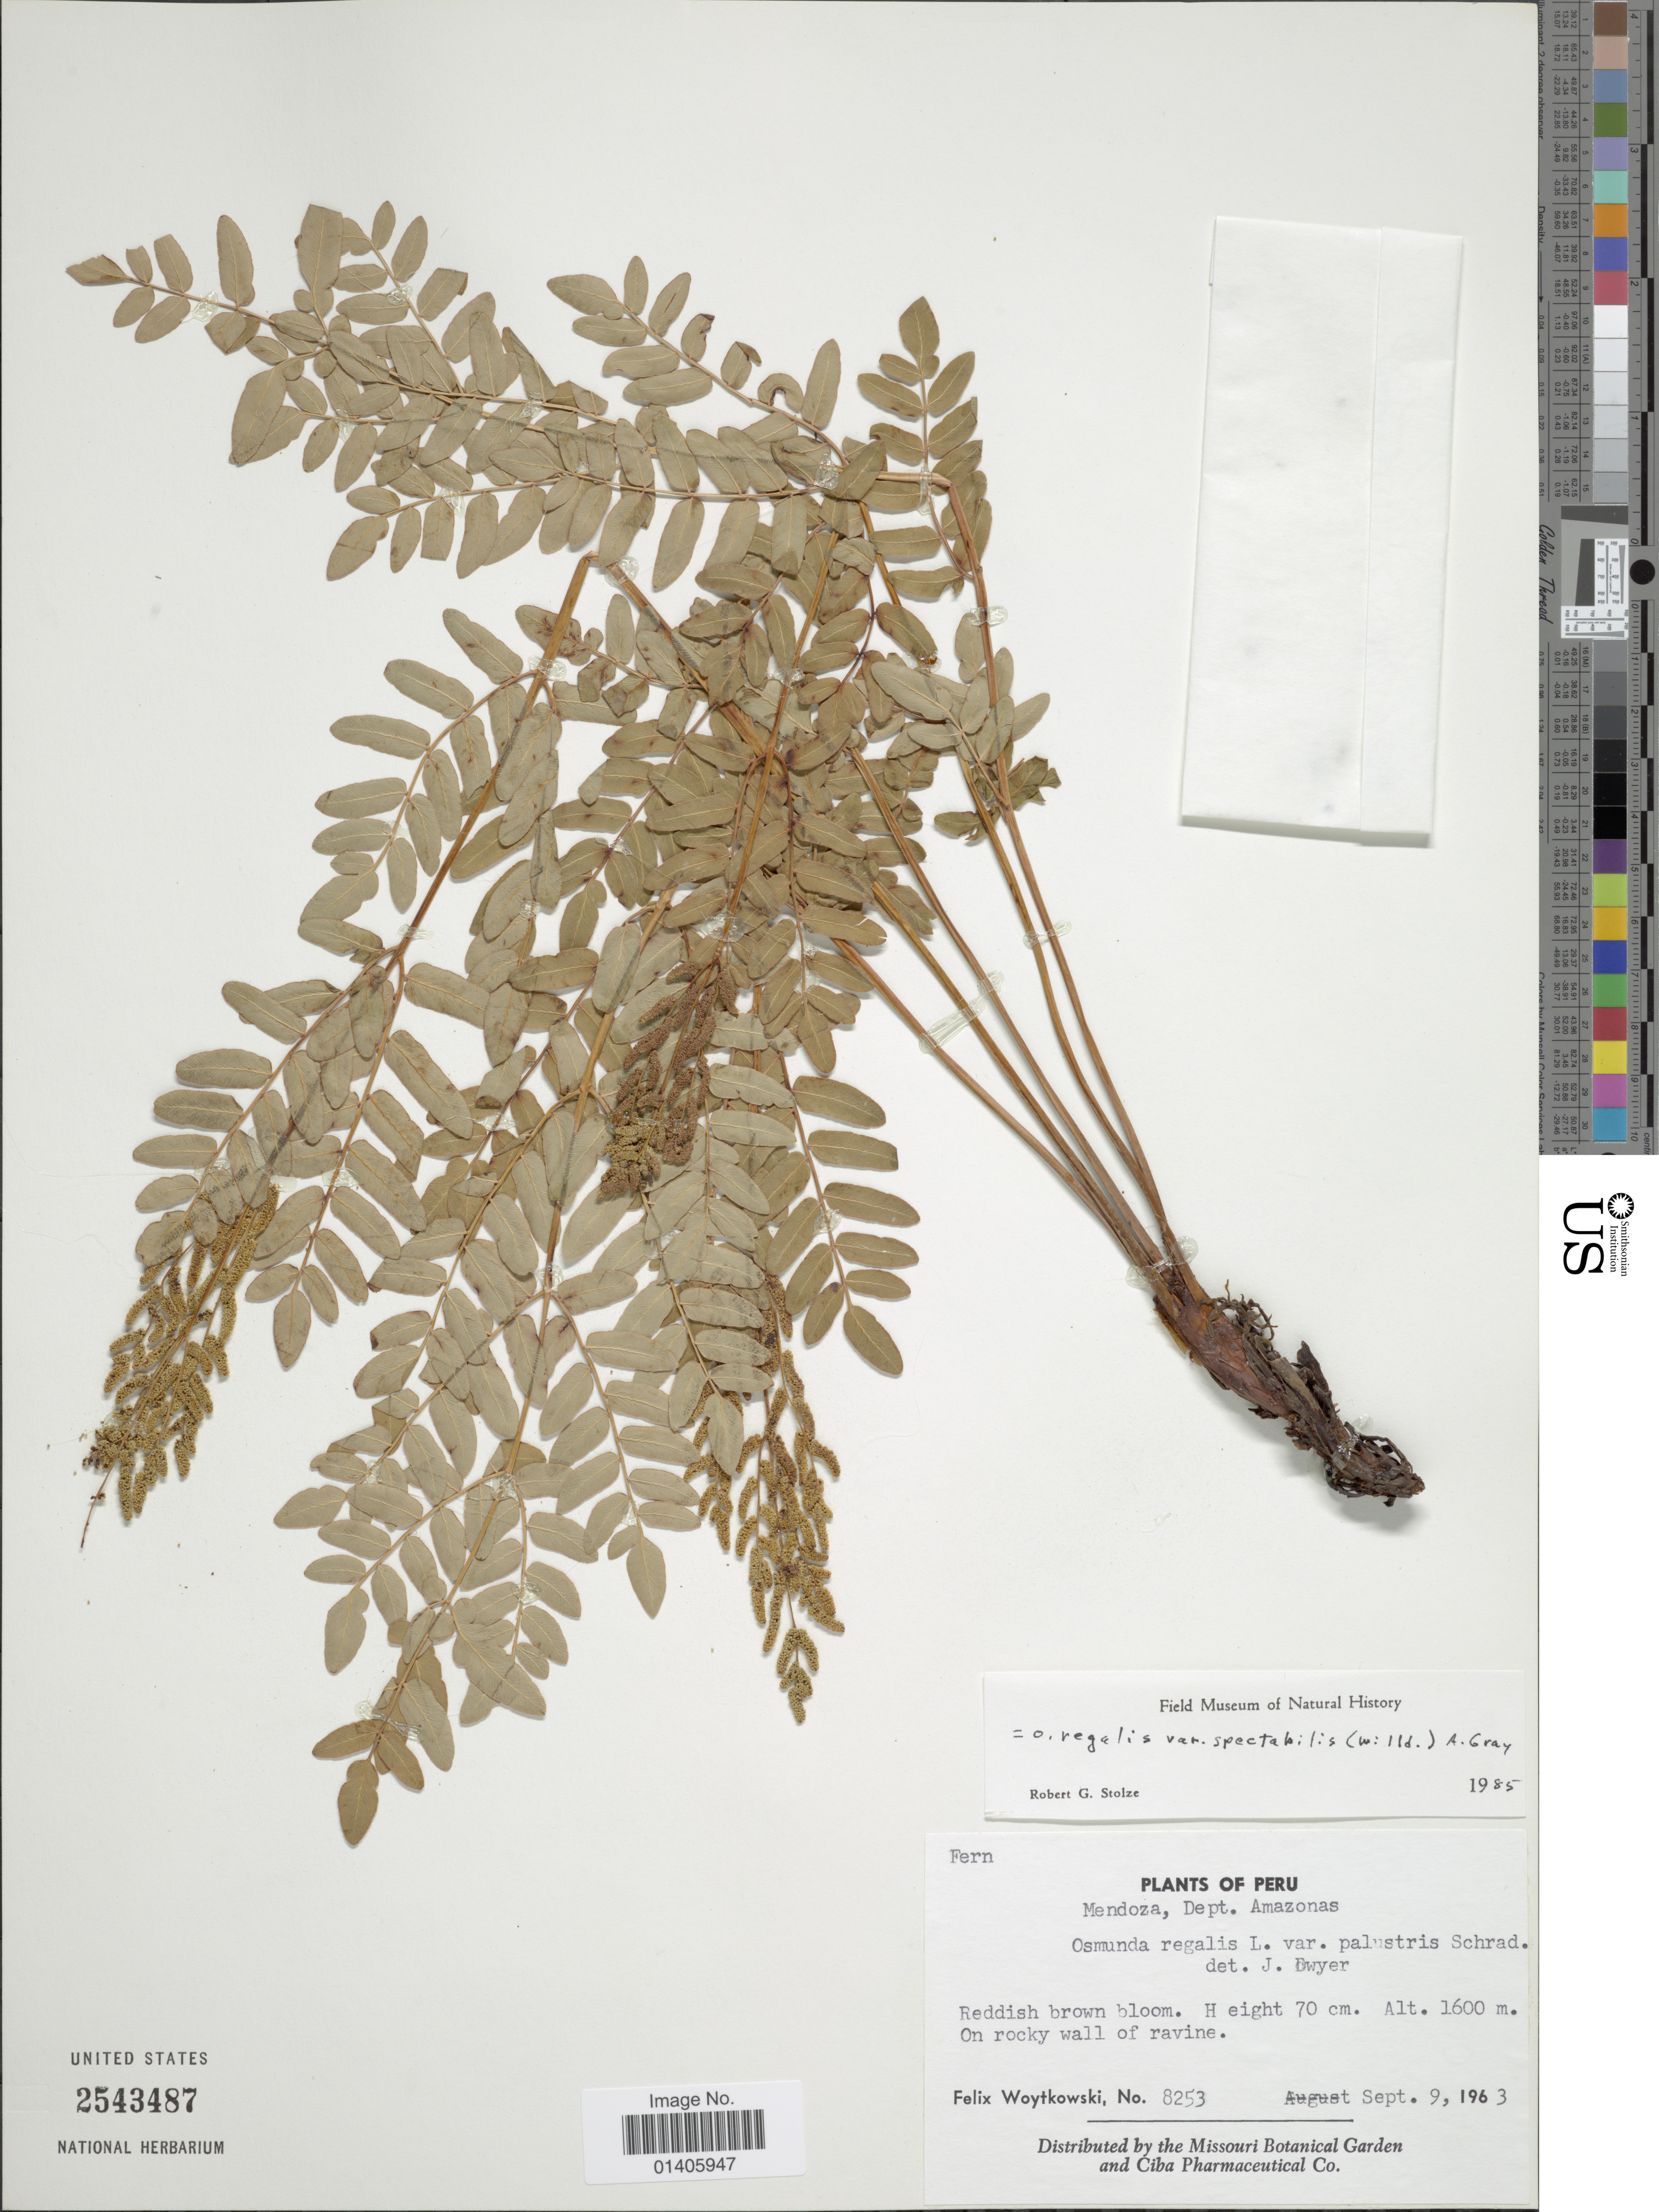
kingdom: Plantae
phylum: Tracheophyta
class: Polypodiopsida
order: Osmundales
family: Osmundaceae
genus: Osmunda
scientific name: Osmunda regalis var. palustris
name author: (Schrad.) C. Chr. ex Angely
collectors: F. Woytkowski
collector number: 8253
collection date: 1963-09-09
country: Peru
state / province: Amazonas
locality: Mendoza, Reddish brown bloom, On rocky wall of ravine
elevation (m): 1600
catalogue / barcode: US 2543487